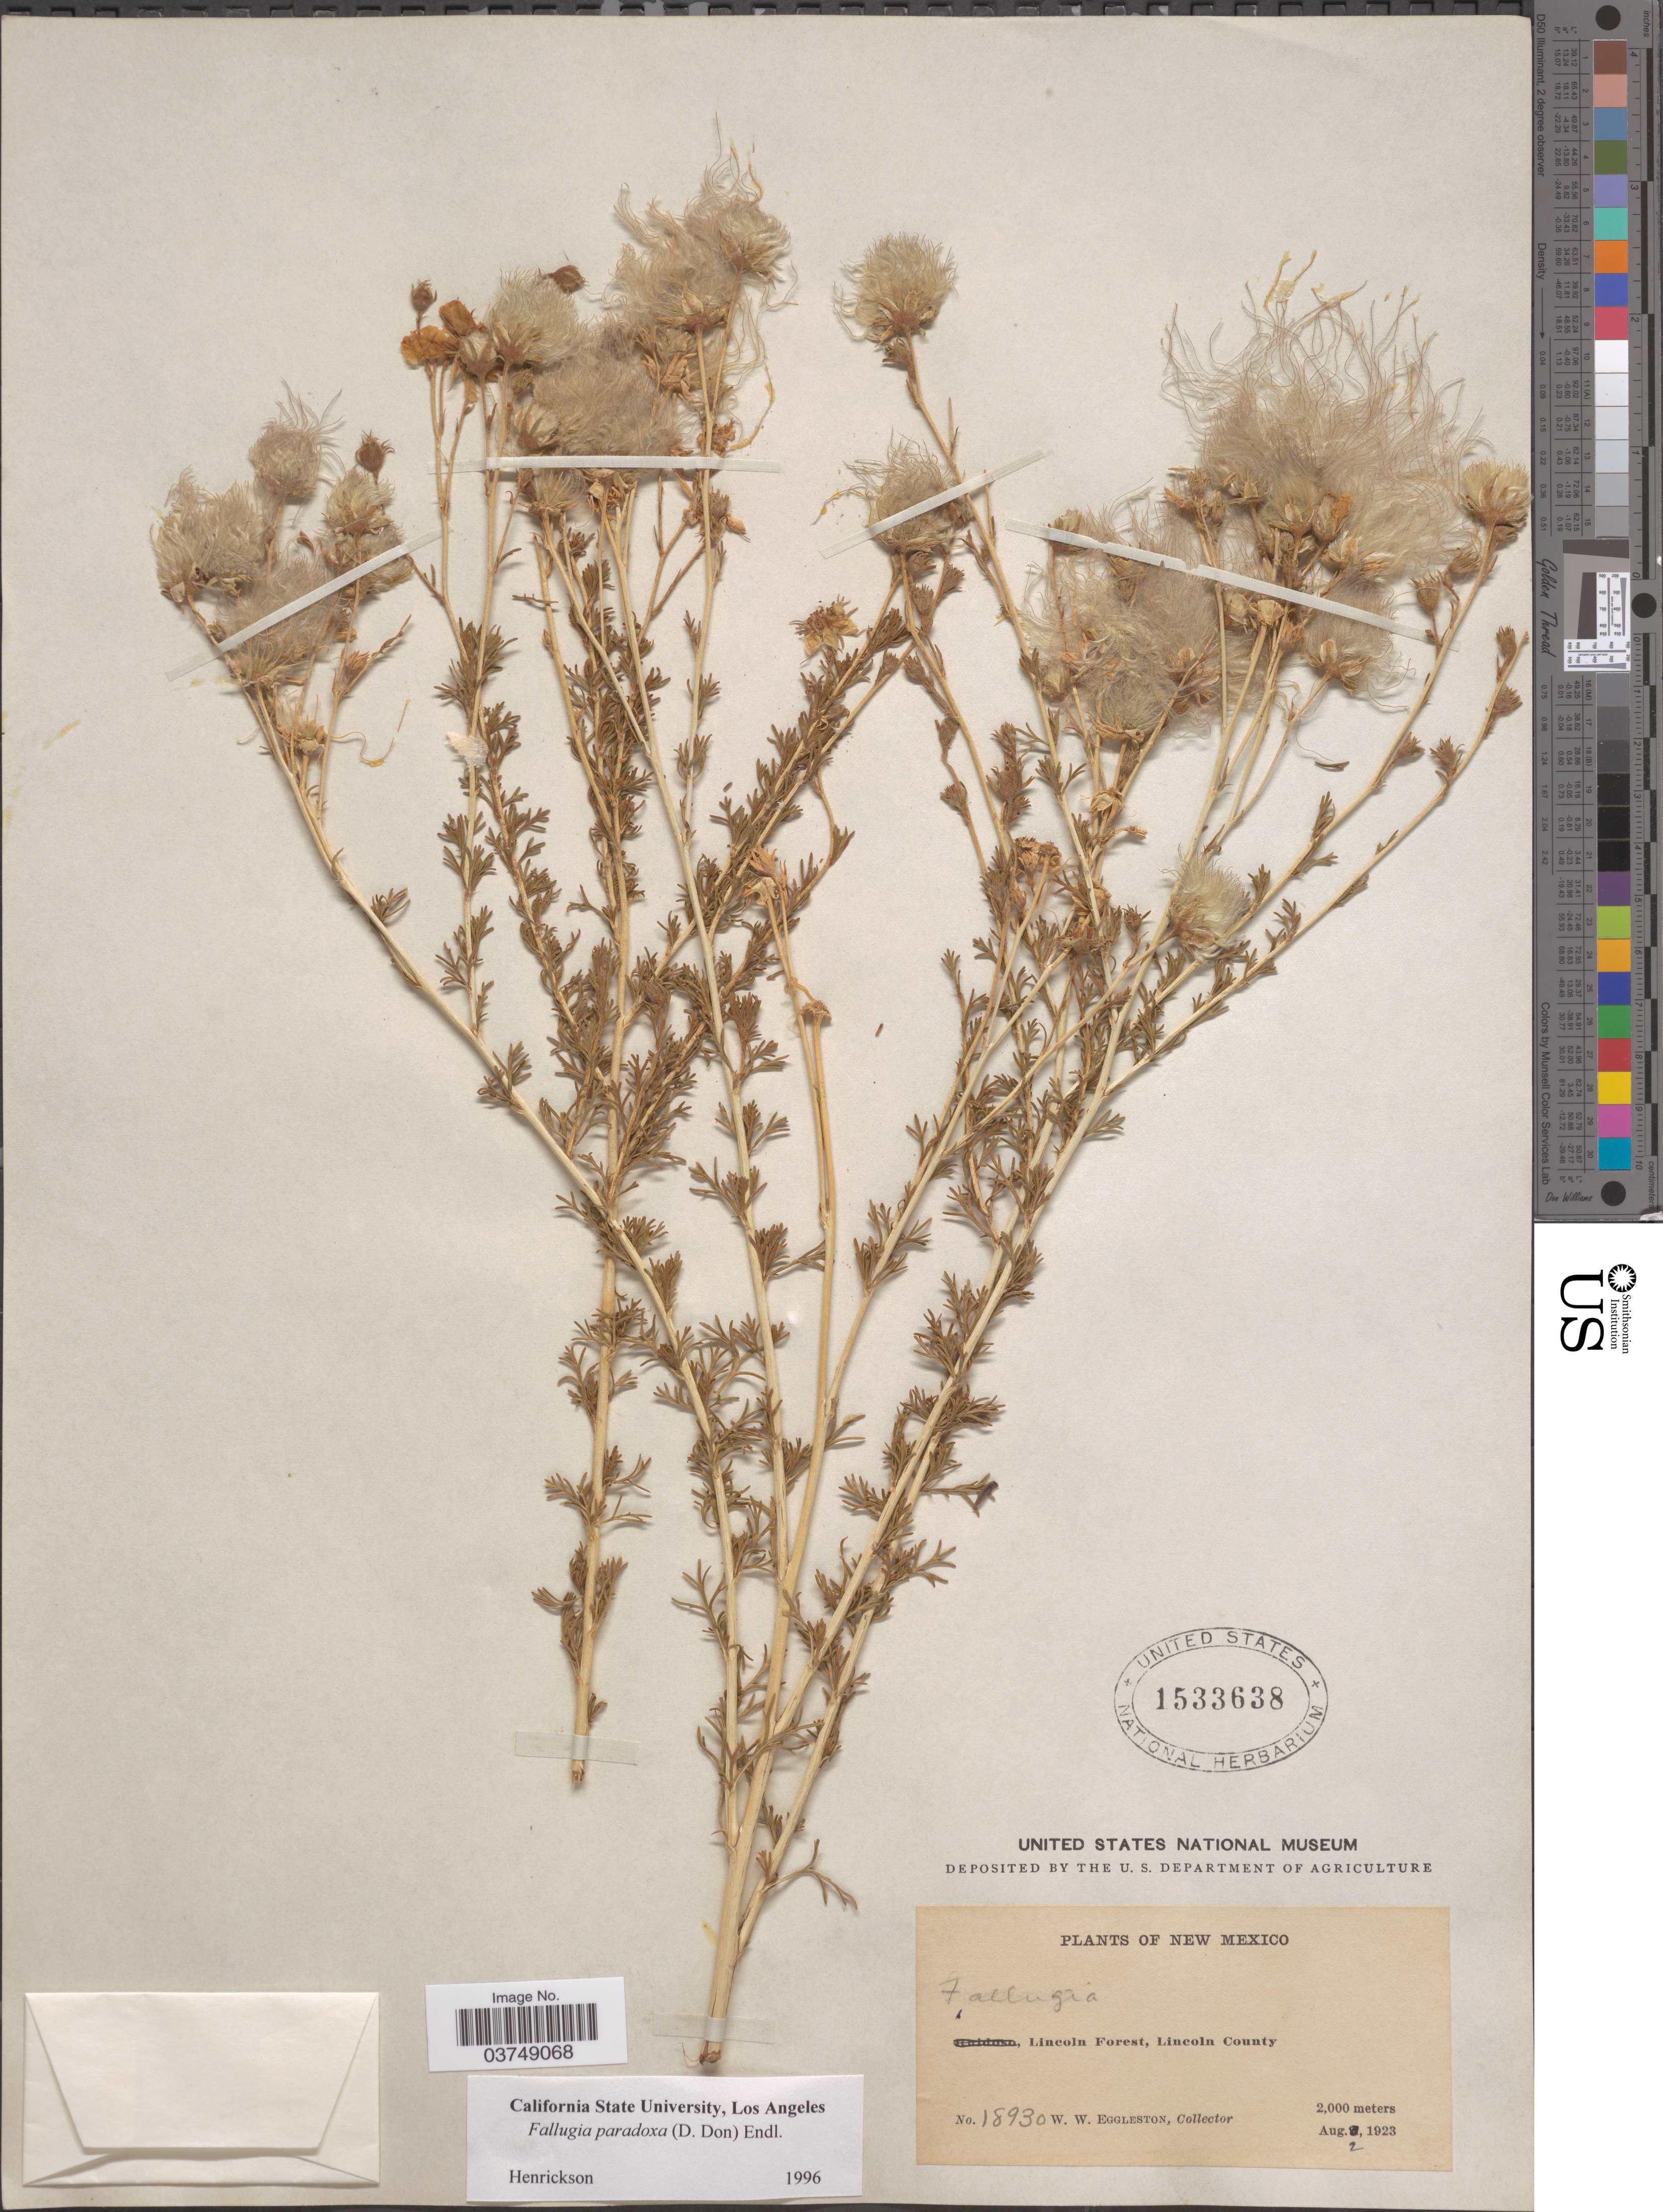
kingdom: Plantae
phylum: Tracheophyta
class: Magnoliopsida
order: Rosales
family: Rosaceae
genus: Fallugia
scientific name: Fallugia paradoxa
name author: (D. Don ex Tilloch & T. Taylor) Endl. ex Torr.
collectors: W. W. Eggleston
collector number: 18930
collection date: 1923-08-02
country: United States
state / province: New Mexico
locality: Lincoln Forest, Lincoln County.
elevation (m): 2000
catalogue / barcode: US 1533638